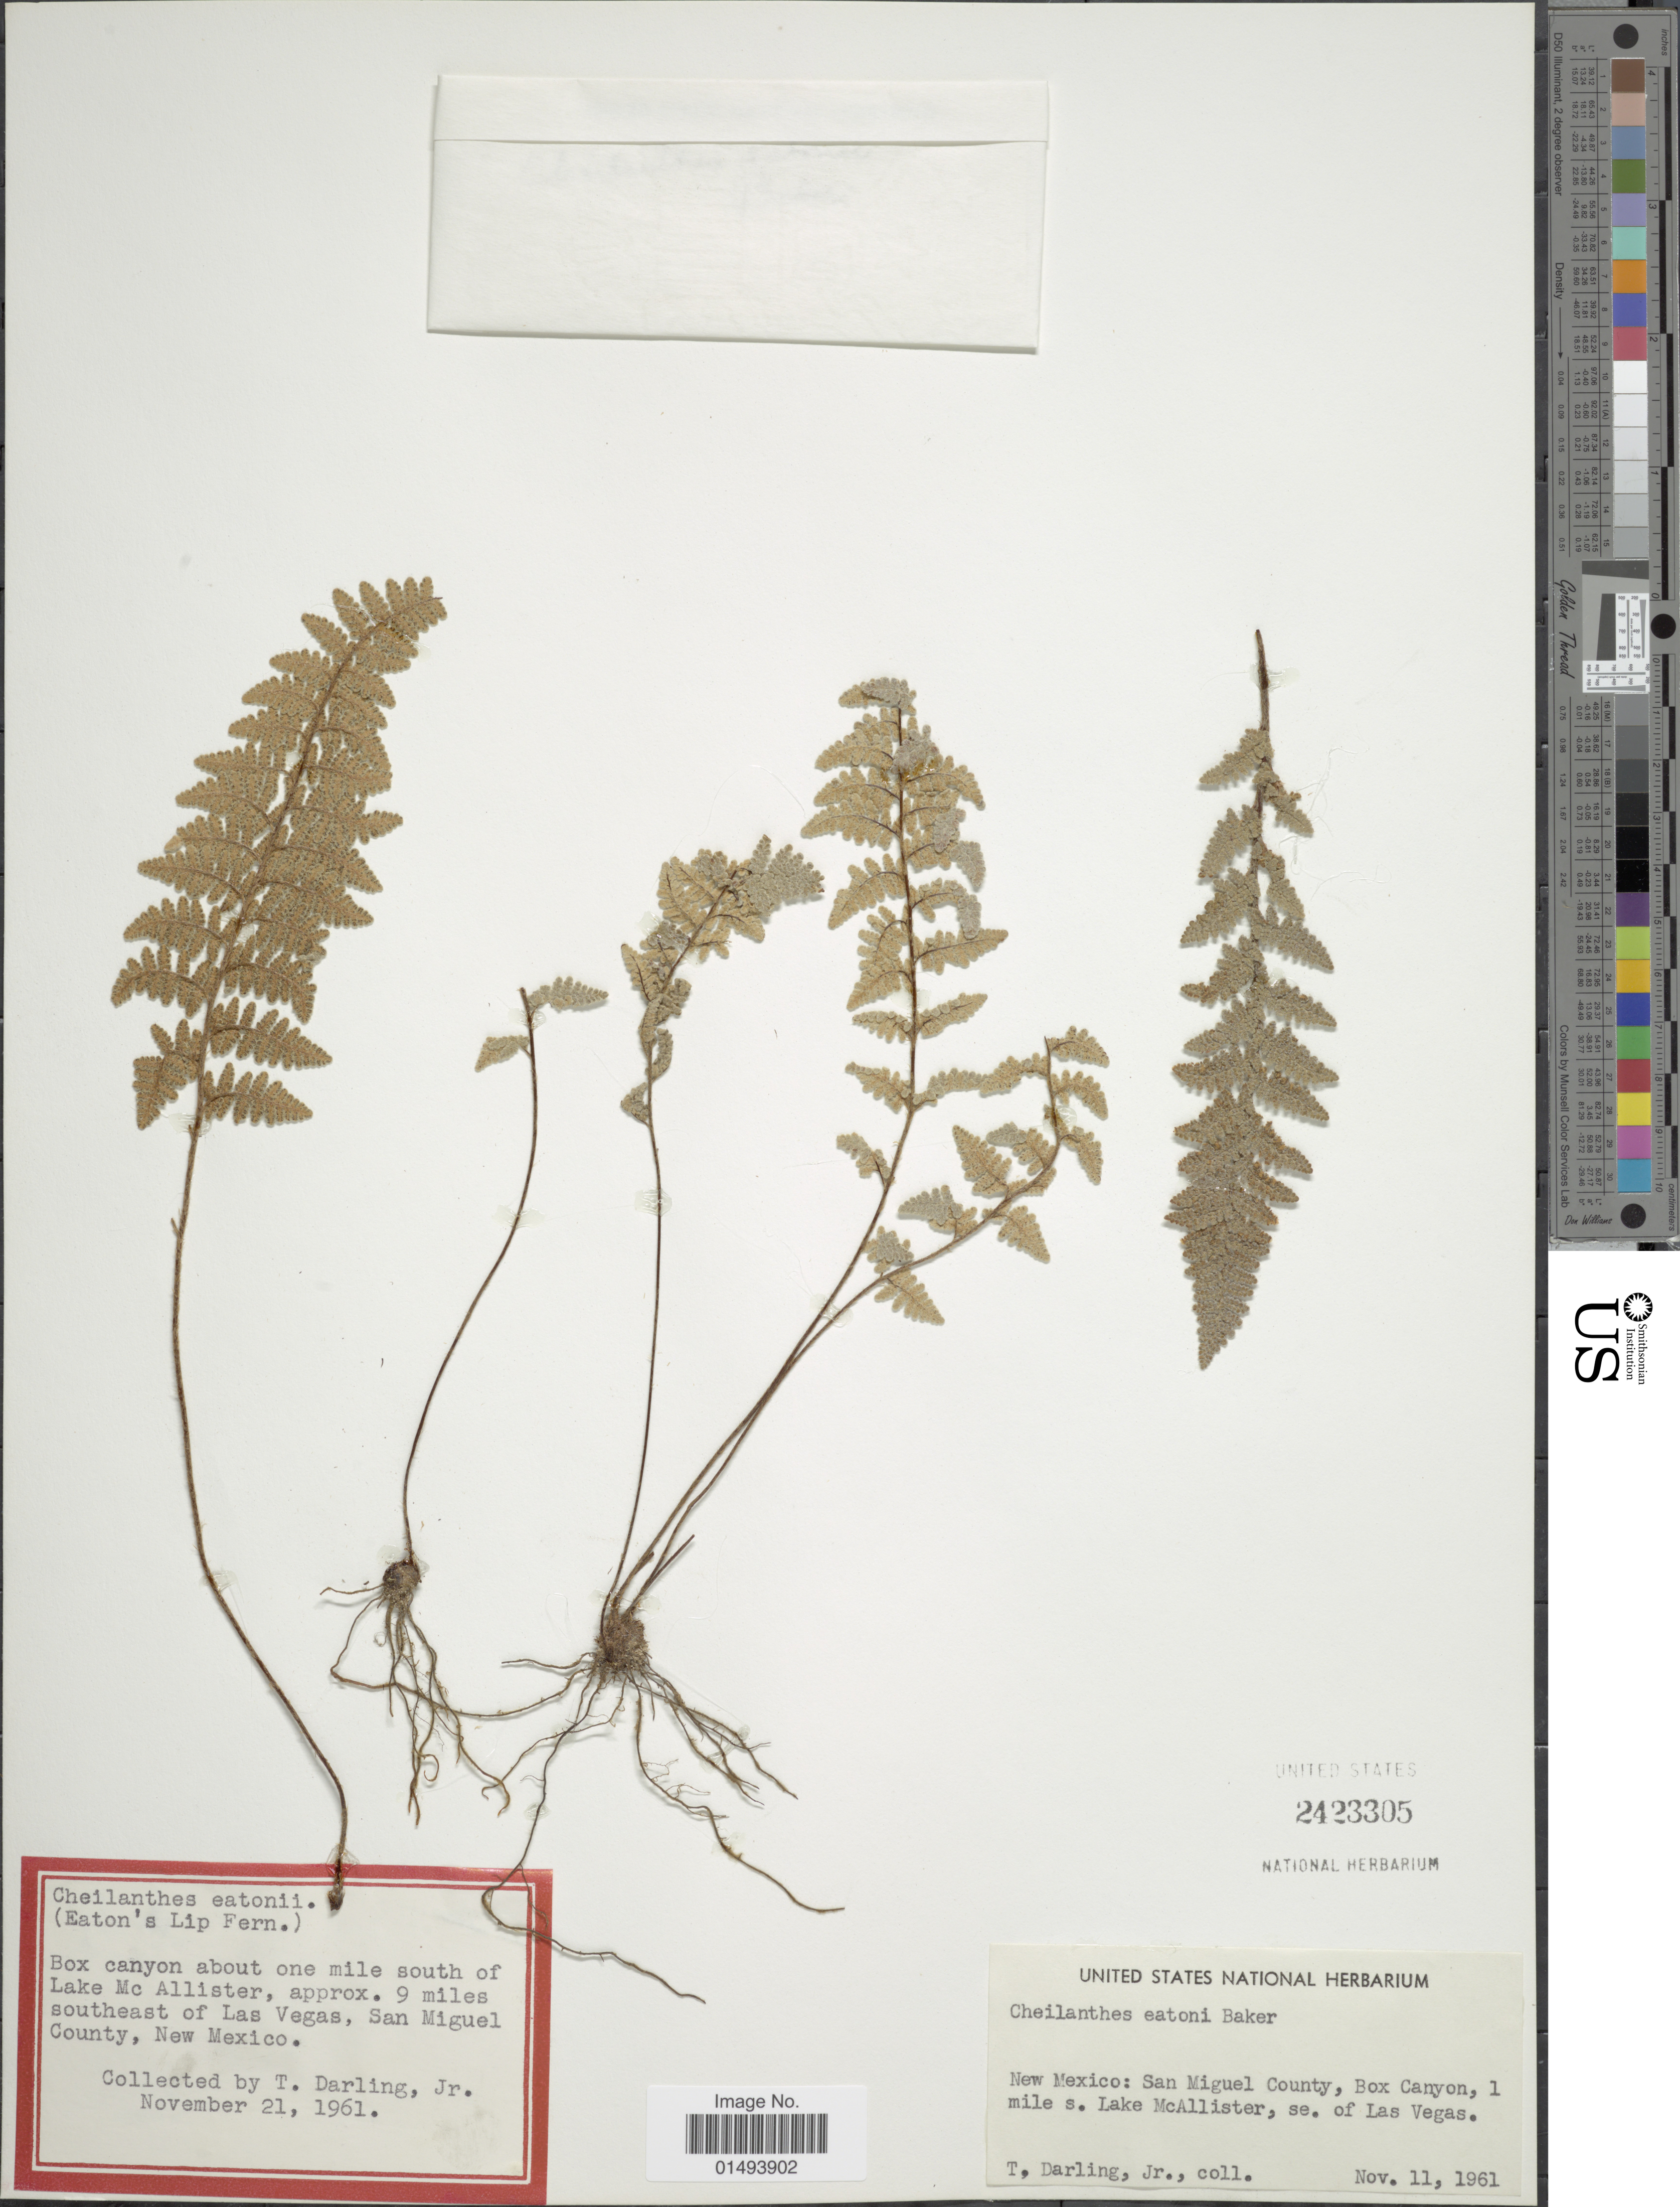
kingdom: Plantae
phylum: Tracheophyta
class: Polypodiopsida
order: Polypodiales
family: Pteridaceae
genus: Myriopteris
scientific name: Myriopteris rufa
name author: Fée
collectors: T. Darling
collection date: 1961-11-11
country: United States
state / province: New Mexico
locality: San Miguel county, Box Canyon, 1 mile s. Lake McAllister, se. of Las Vegas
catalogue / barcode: US 2423305